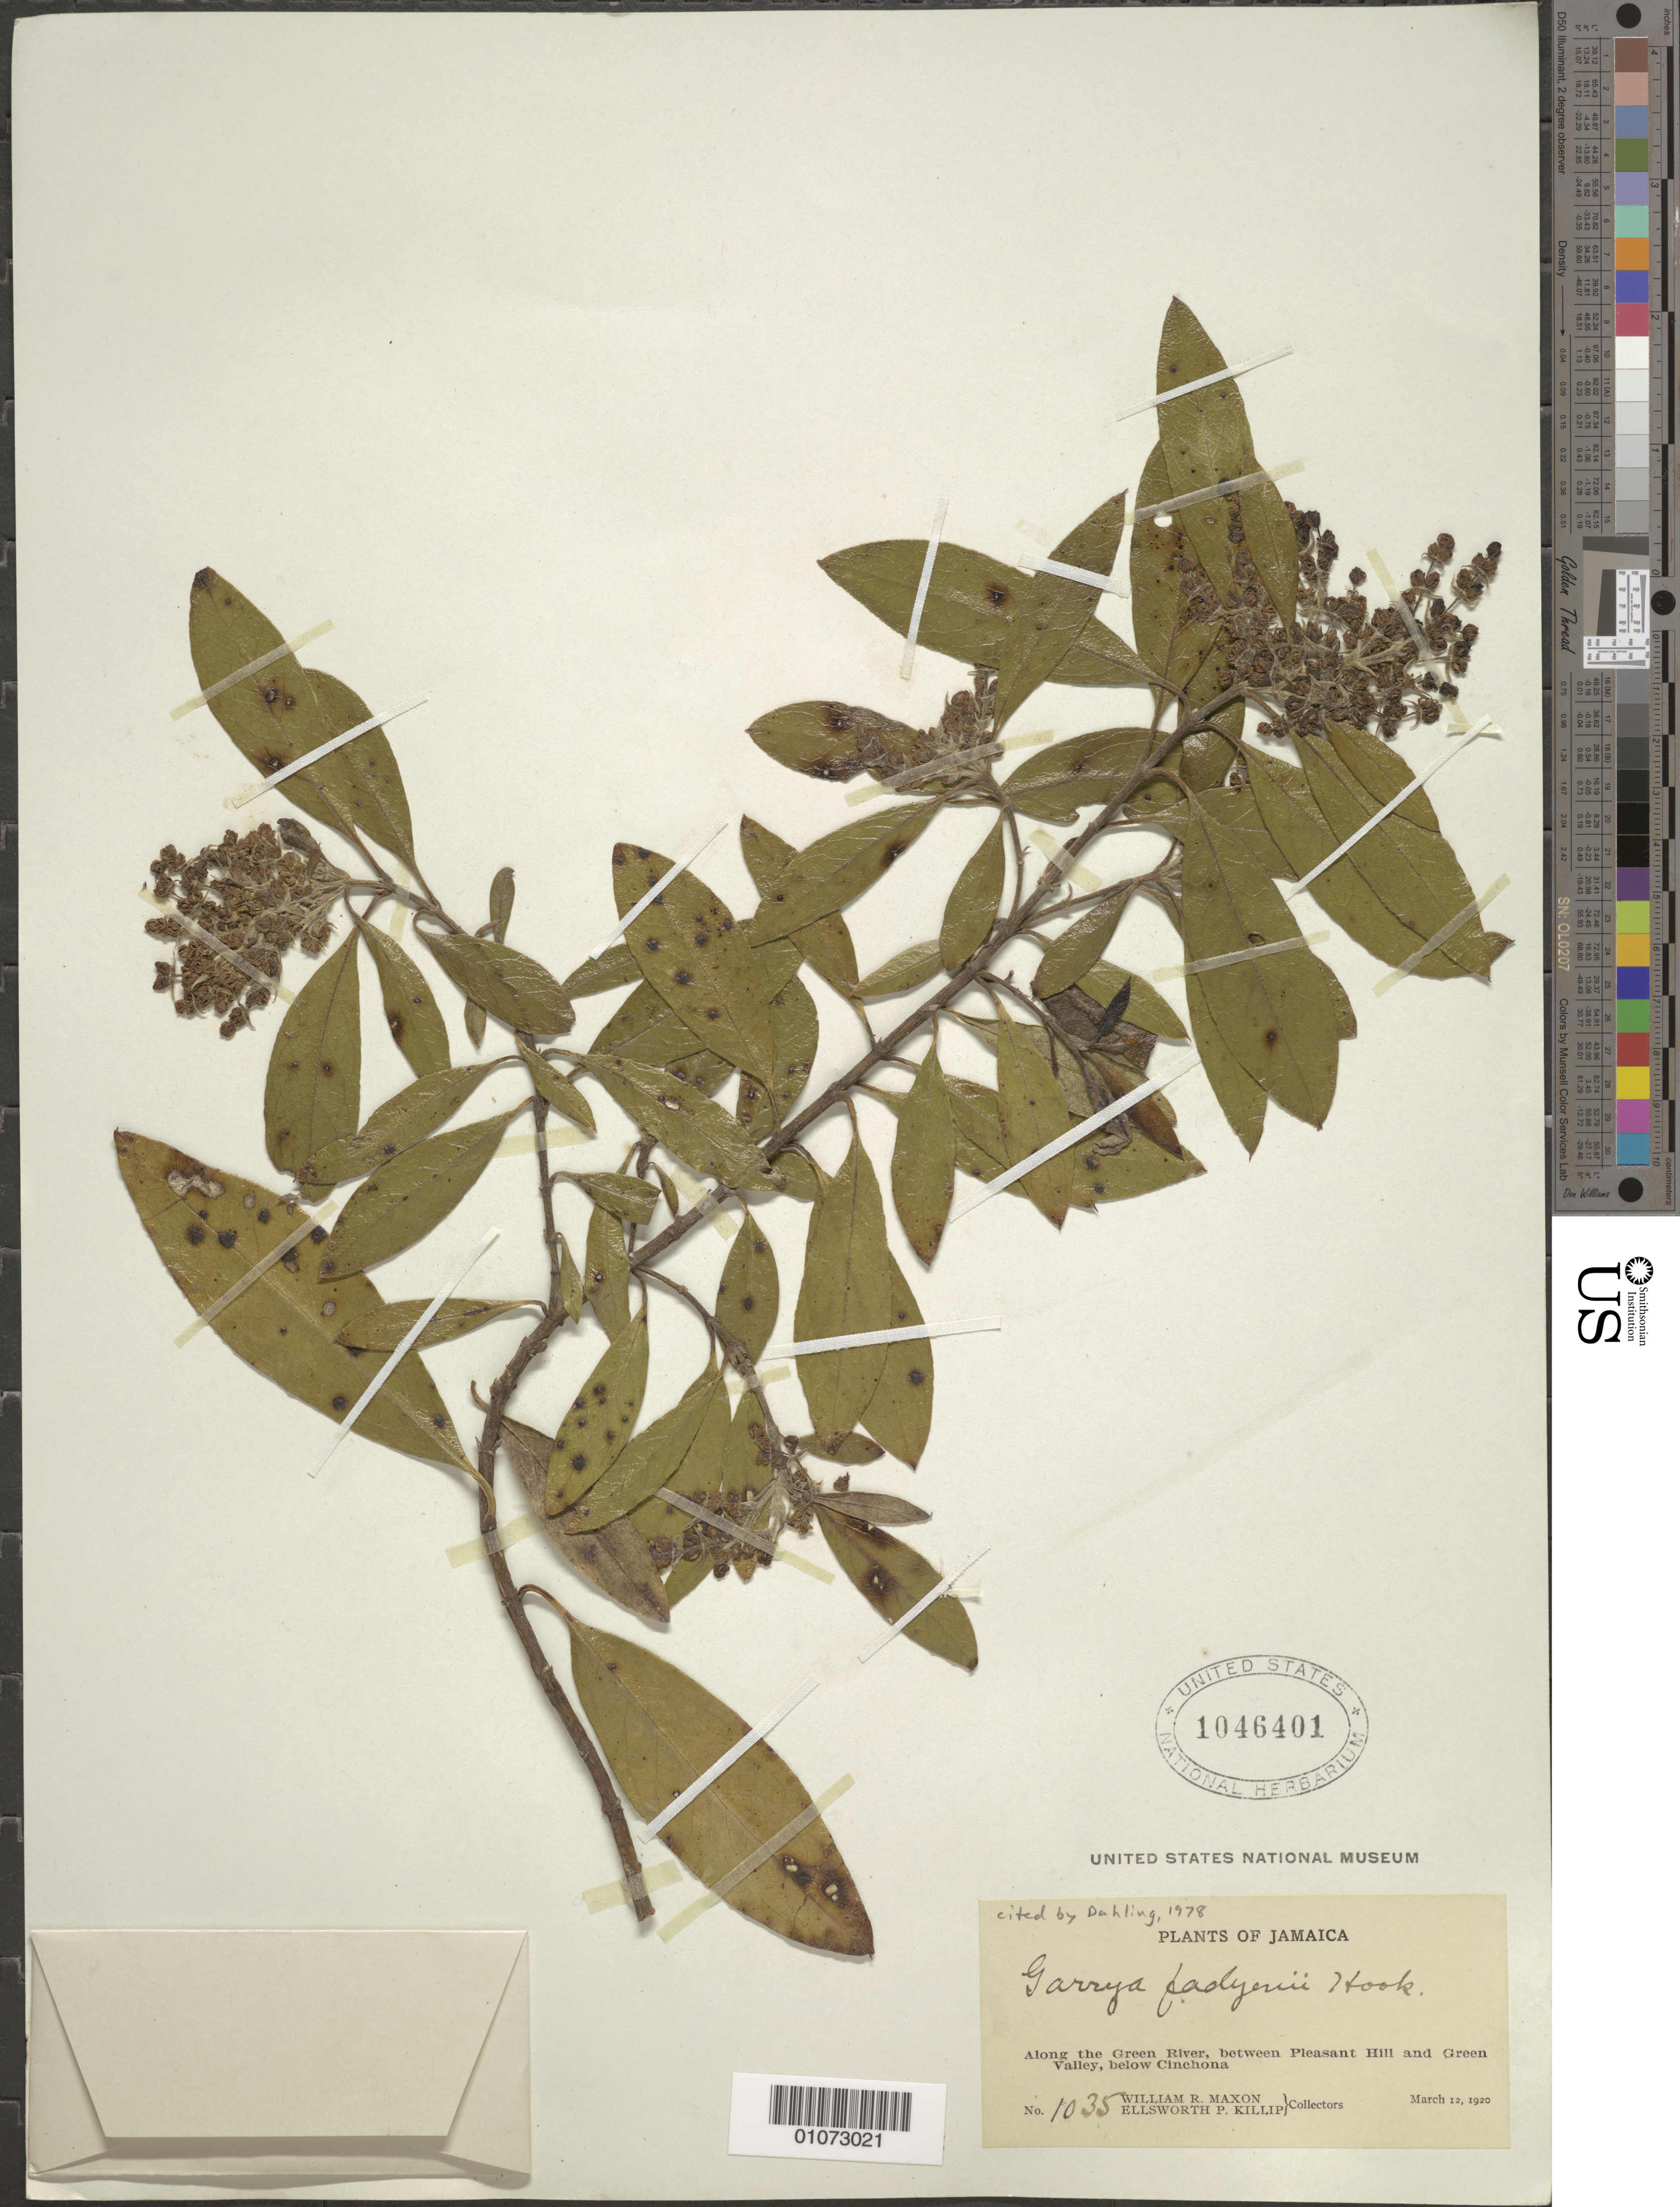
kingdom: Plantae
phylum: Tracheophyta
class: Magnoliopsida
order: Garryales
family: Garryaceae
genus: Garrya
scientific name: Garrya fadyenii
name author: Hook.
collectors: W. R. Maxon & E. P. Killip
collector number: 1035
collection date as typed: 12 Mar 1920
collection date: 1920-03-12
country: Jamaica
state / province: Saint Andrew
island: Jamaica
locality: Along the Green River, between Pleasant Hill and Green Valley, below Cinchona.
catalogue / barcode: US 1046401